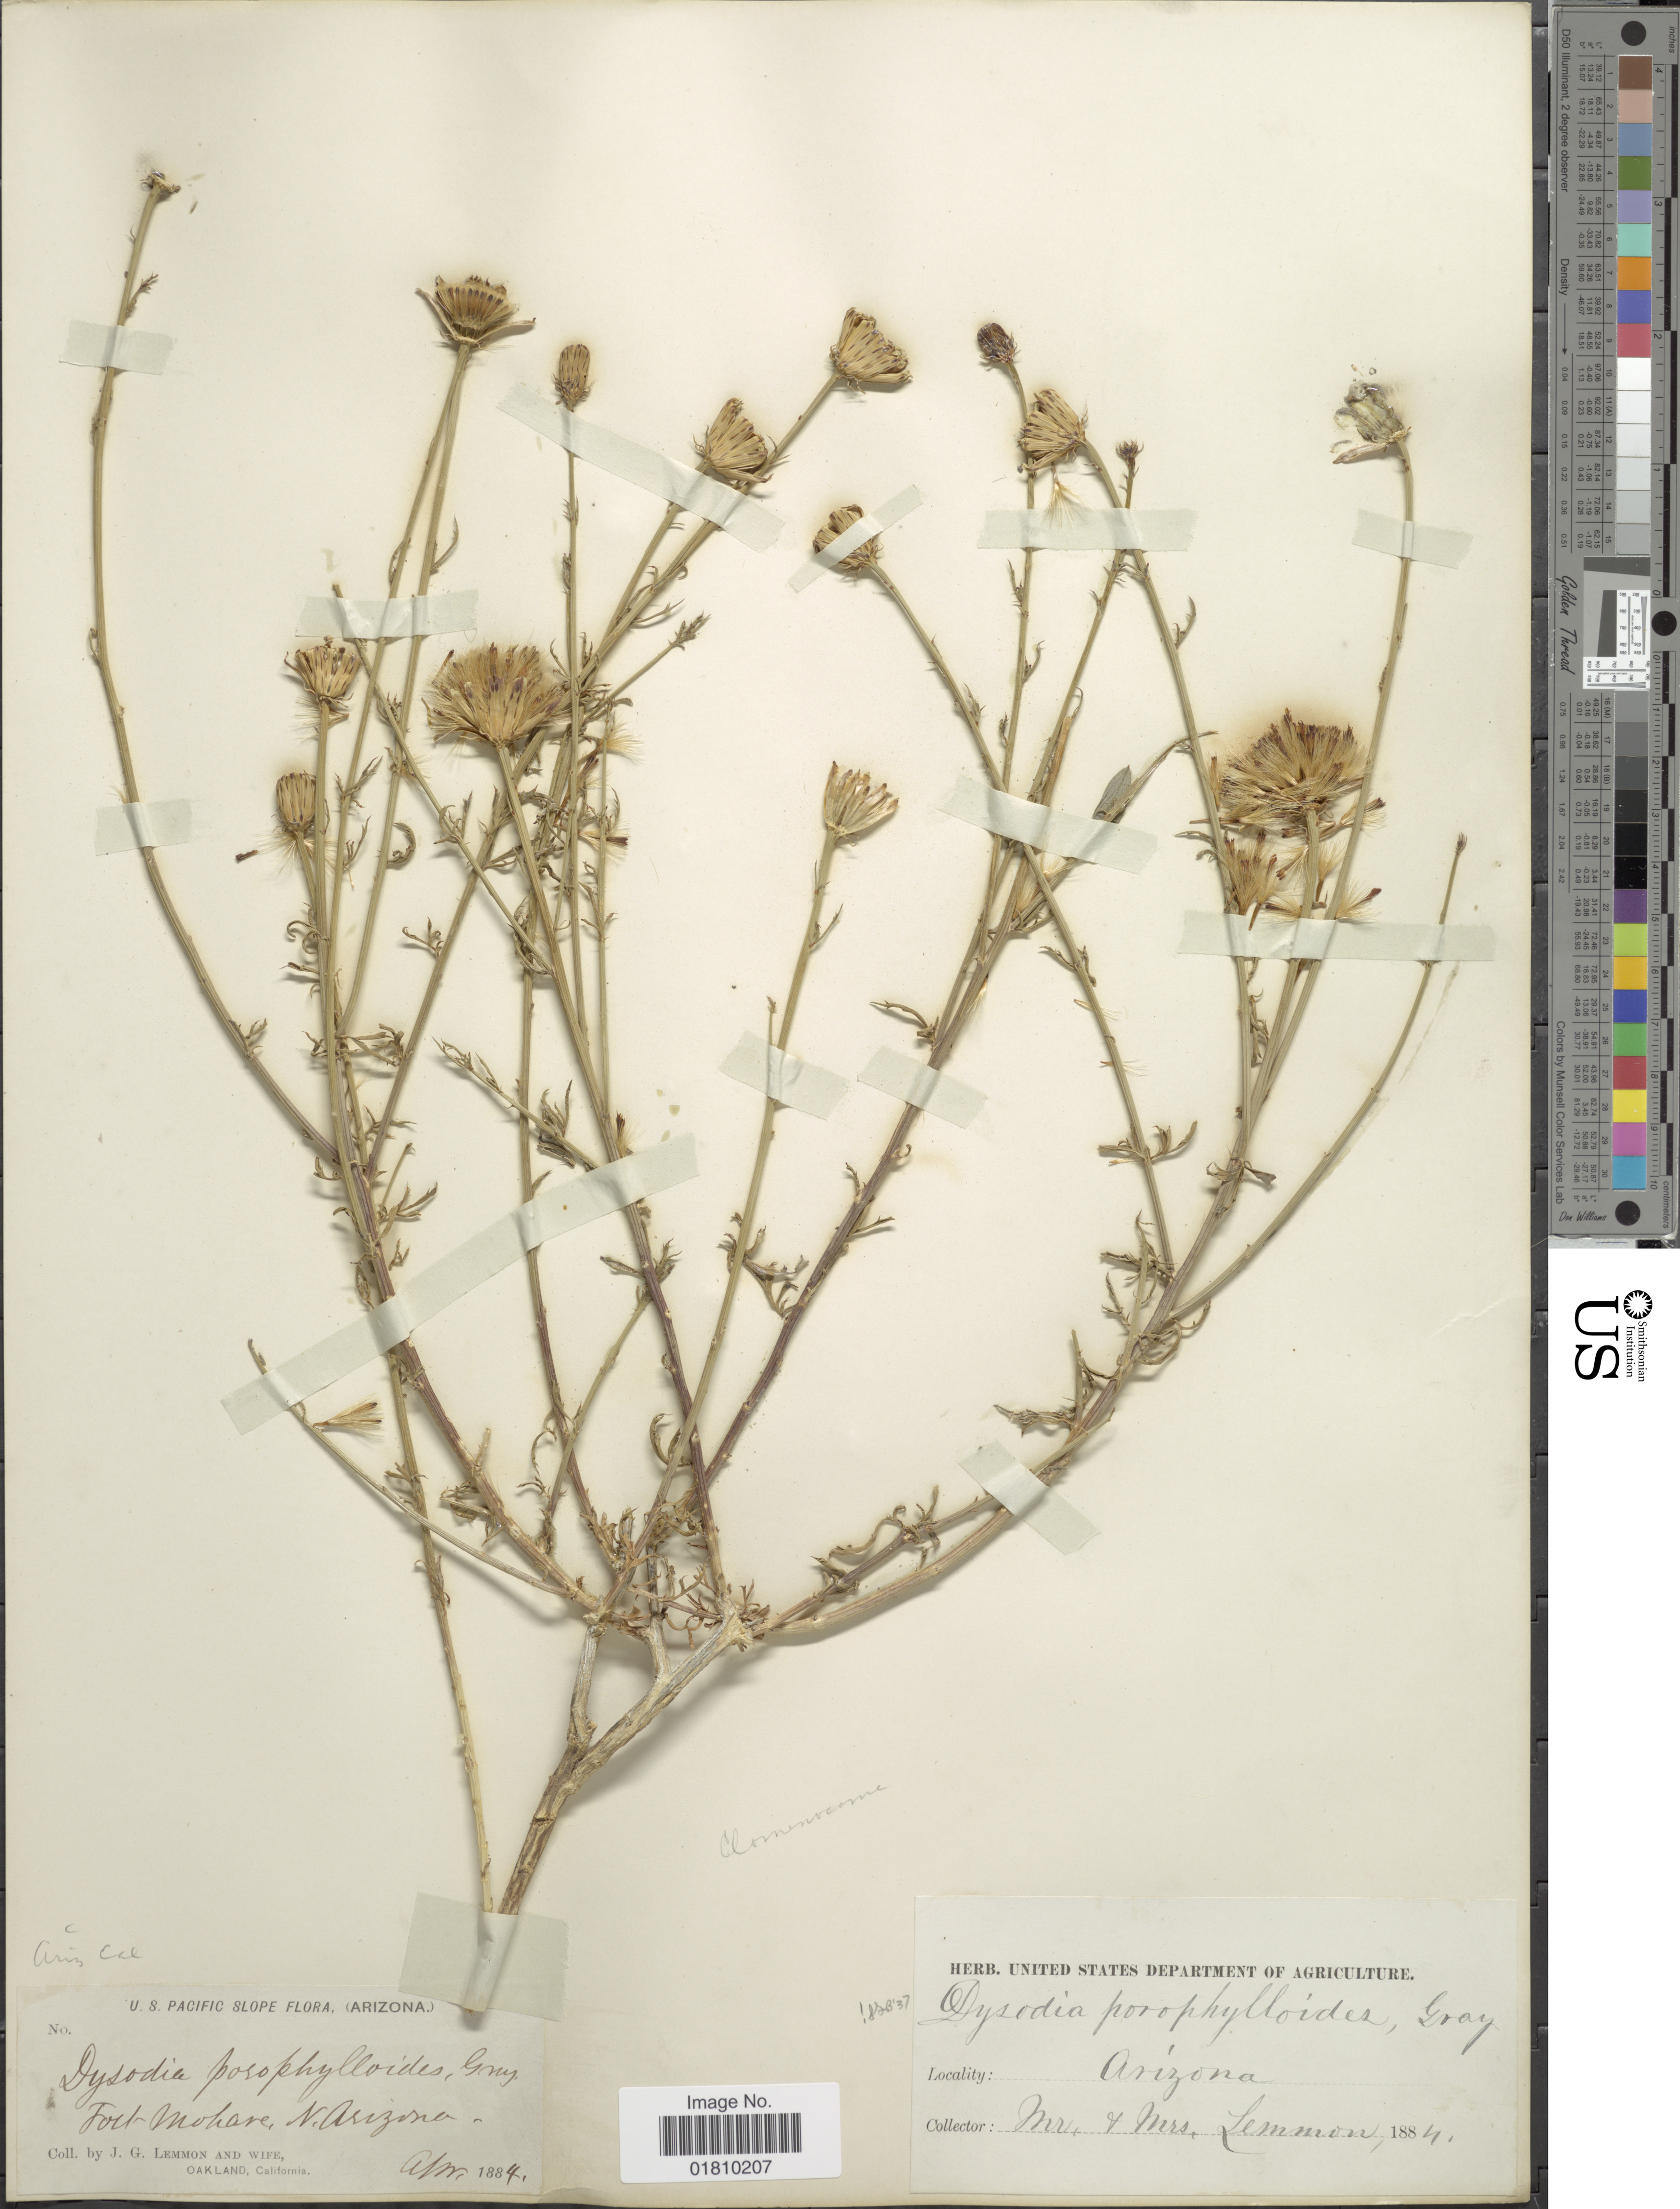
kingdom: Plantae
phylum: Tracheophyta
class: Magnoliopsida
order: Asterales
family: Asteraceae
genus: Adenophyllum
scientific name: Adenophyllum porophylloides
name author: (A. Gray) Strother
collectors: J. Lemmon & Mrs. J. G. Lemmon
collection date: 1884-04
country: United States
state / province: California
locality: Fort Mohare, N. Arizona